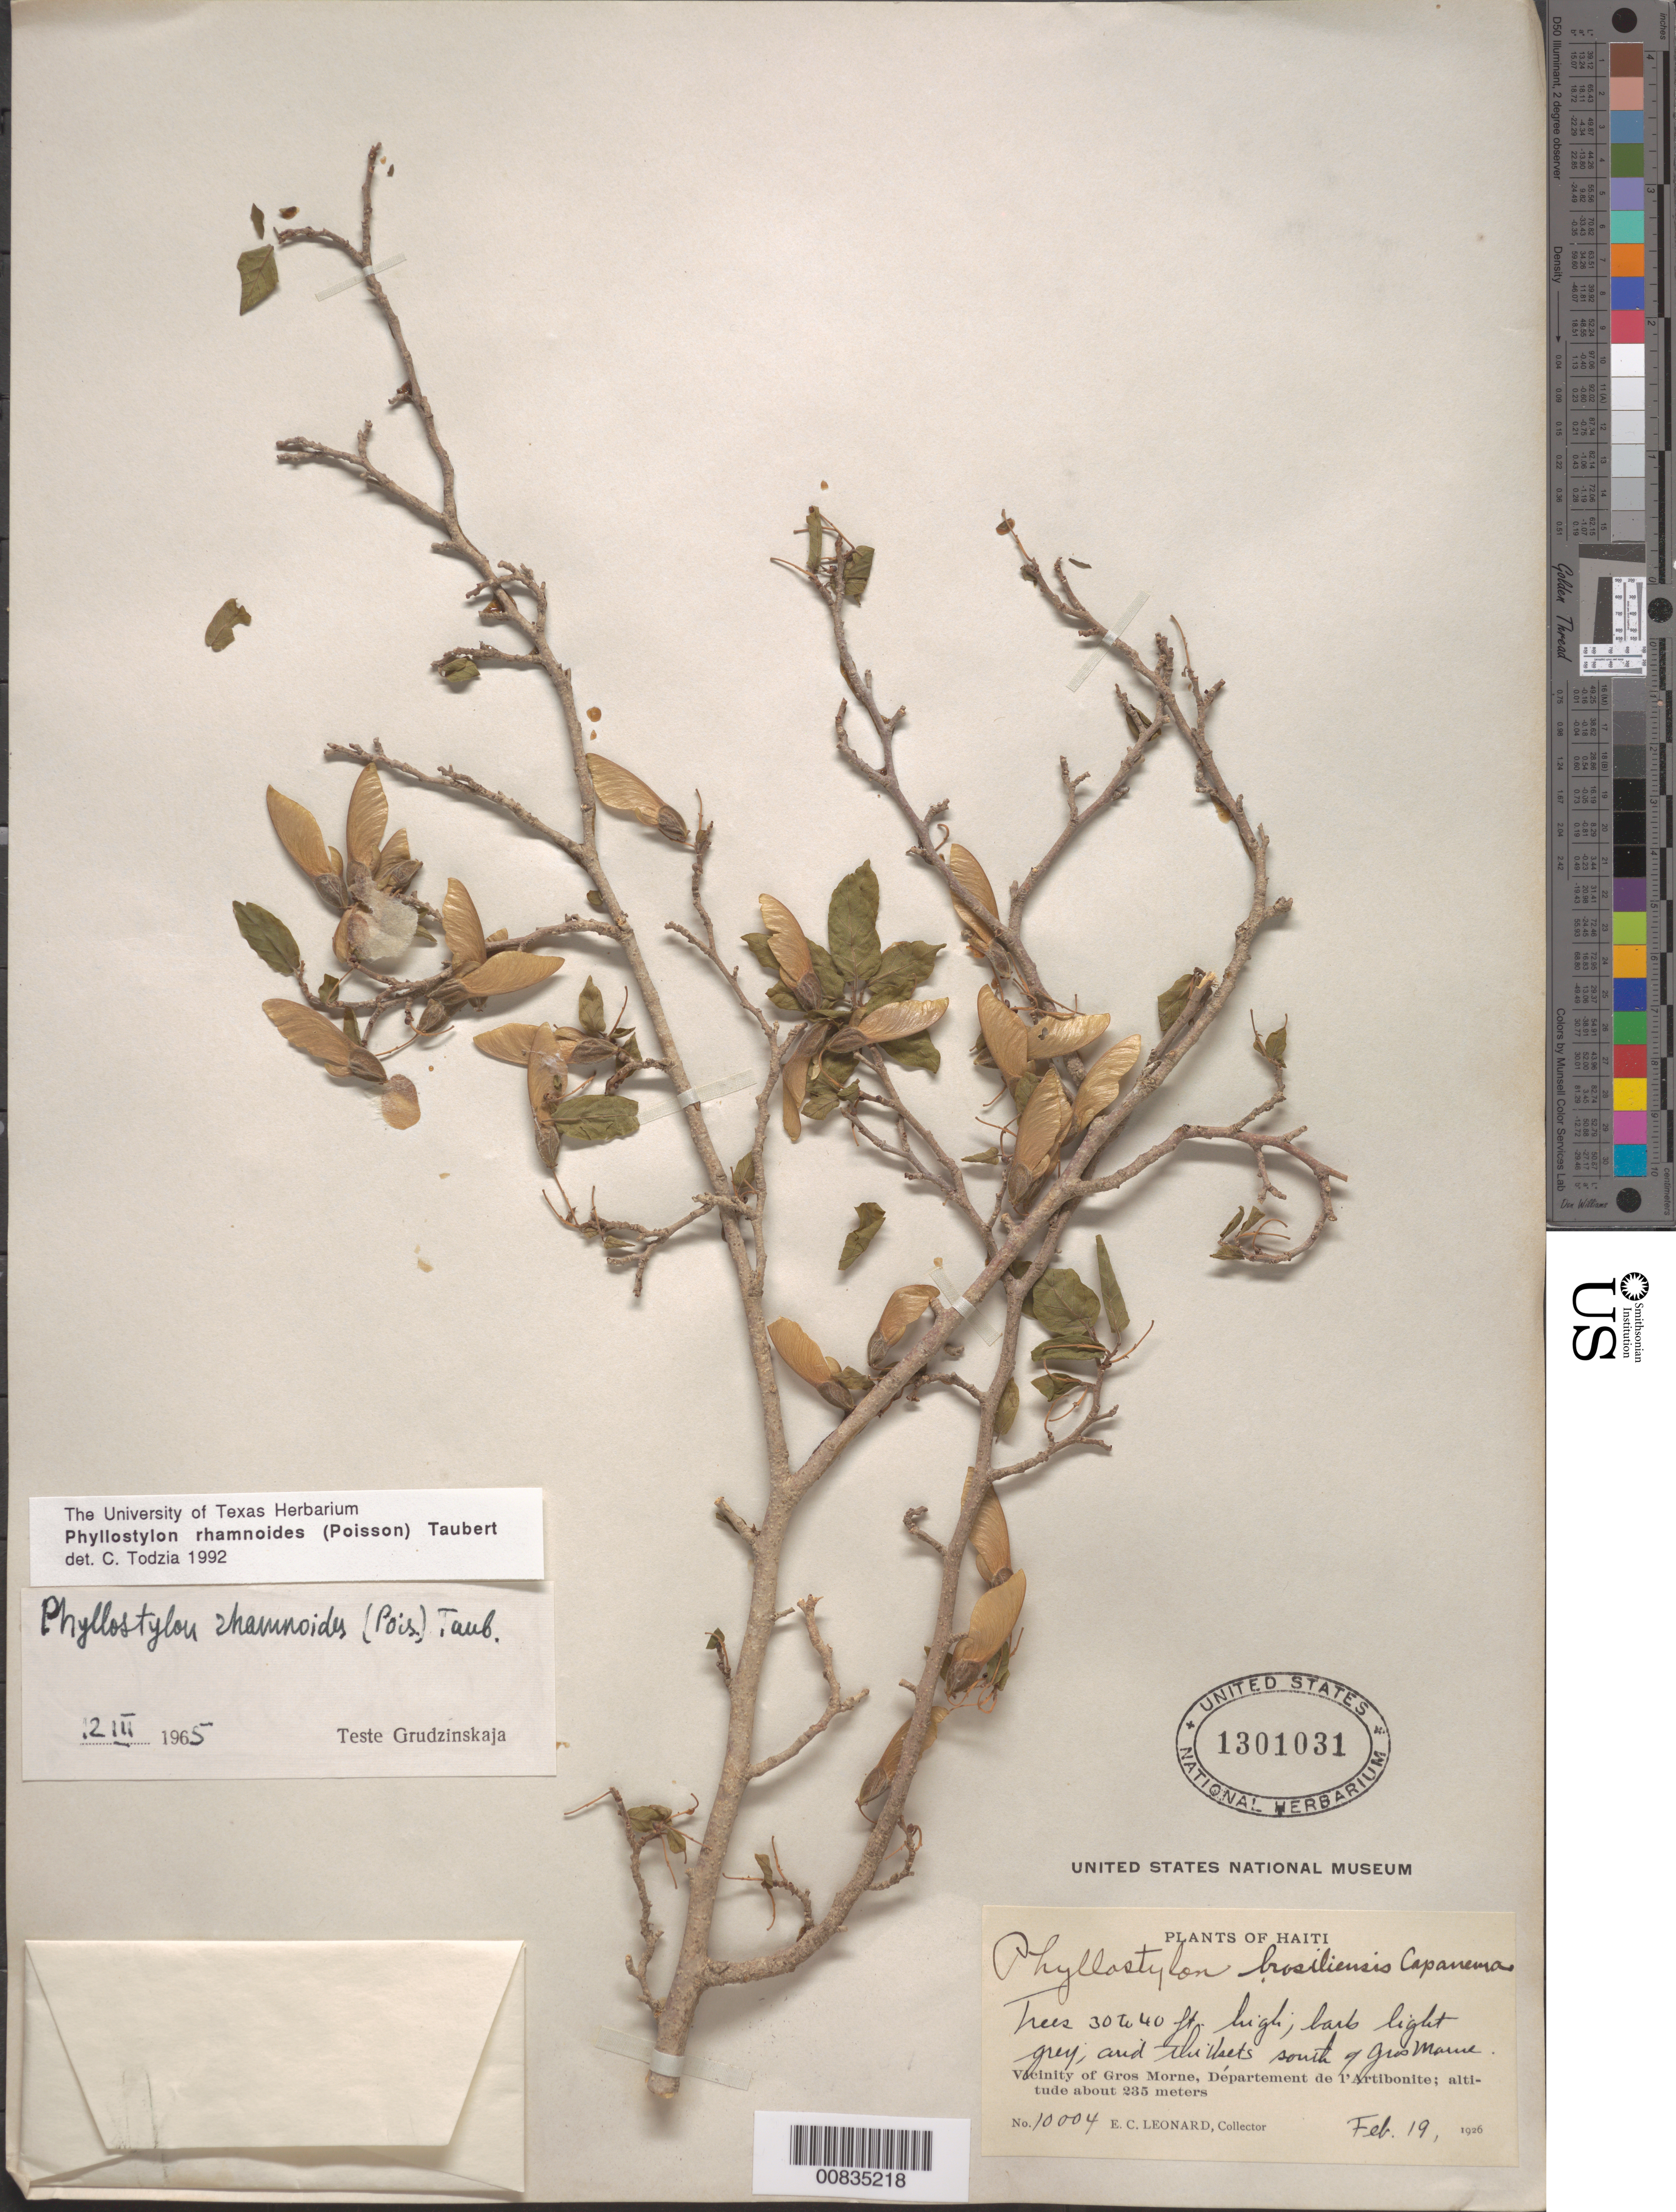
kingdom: Plantae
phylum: Tracheophyta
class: Magnoliopsida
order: Rosales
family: Ulmaceae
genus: Phyllostylon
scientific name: Phyllostylon rhamnoides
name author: (J. Poiss.) Taub.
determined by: Todzia, C. A., (TEX), University of Texas Austin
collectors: E. C. Leonard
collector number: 10004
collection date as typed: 19 Feb 1926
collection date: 1926-02-19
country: Haiti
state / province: Artibonite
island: Hispaniola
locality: Arid thickets south of Gros Morne.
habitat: Arid thickets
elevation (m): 235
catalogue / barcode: US 1301031